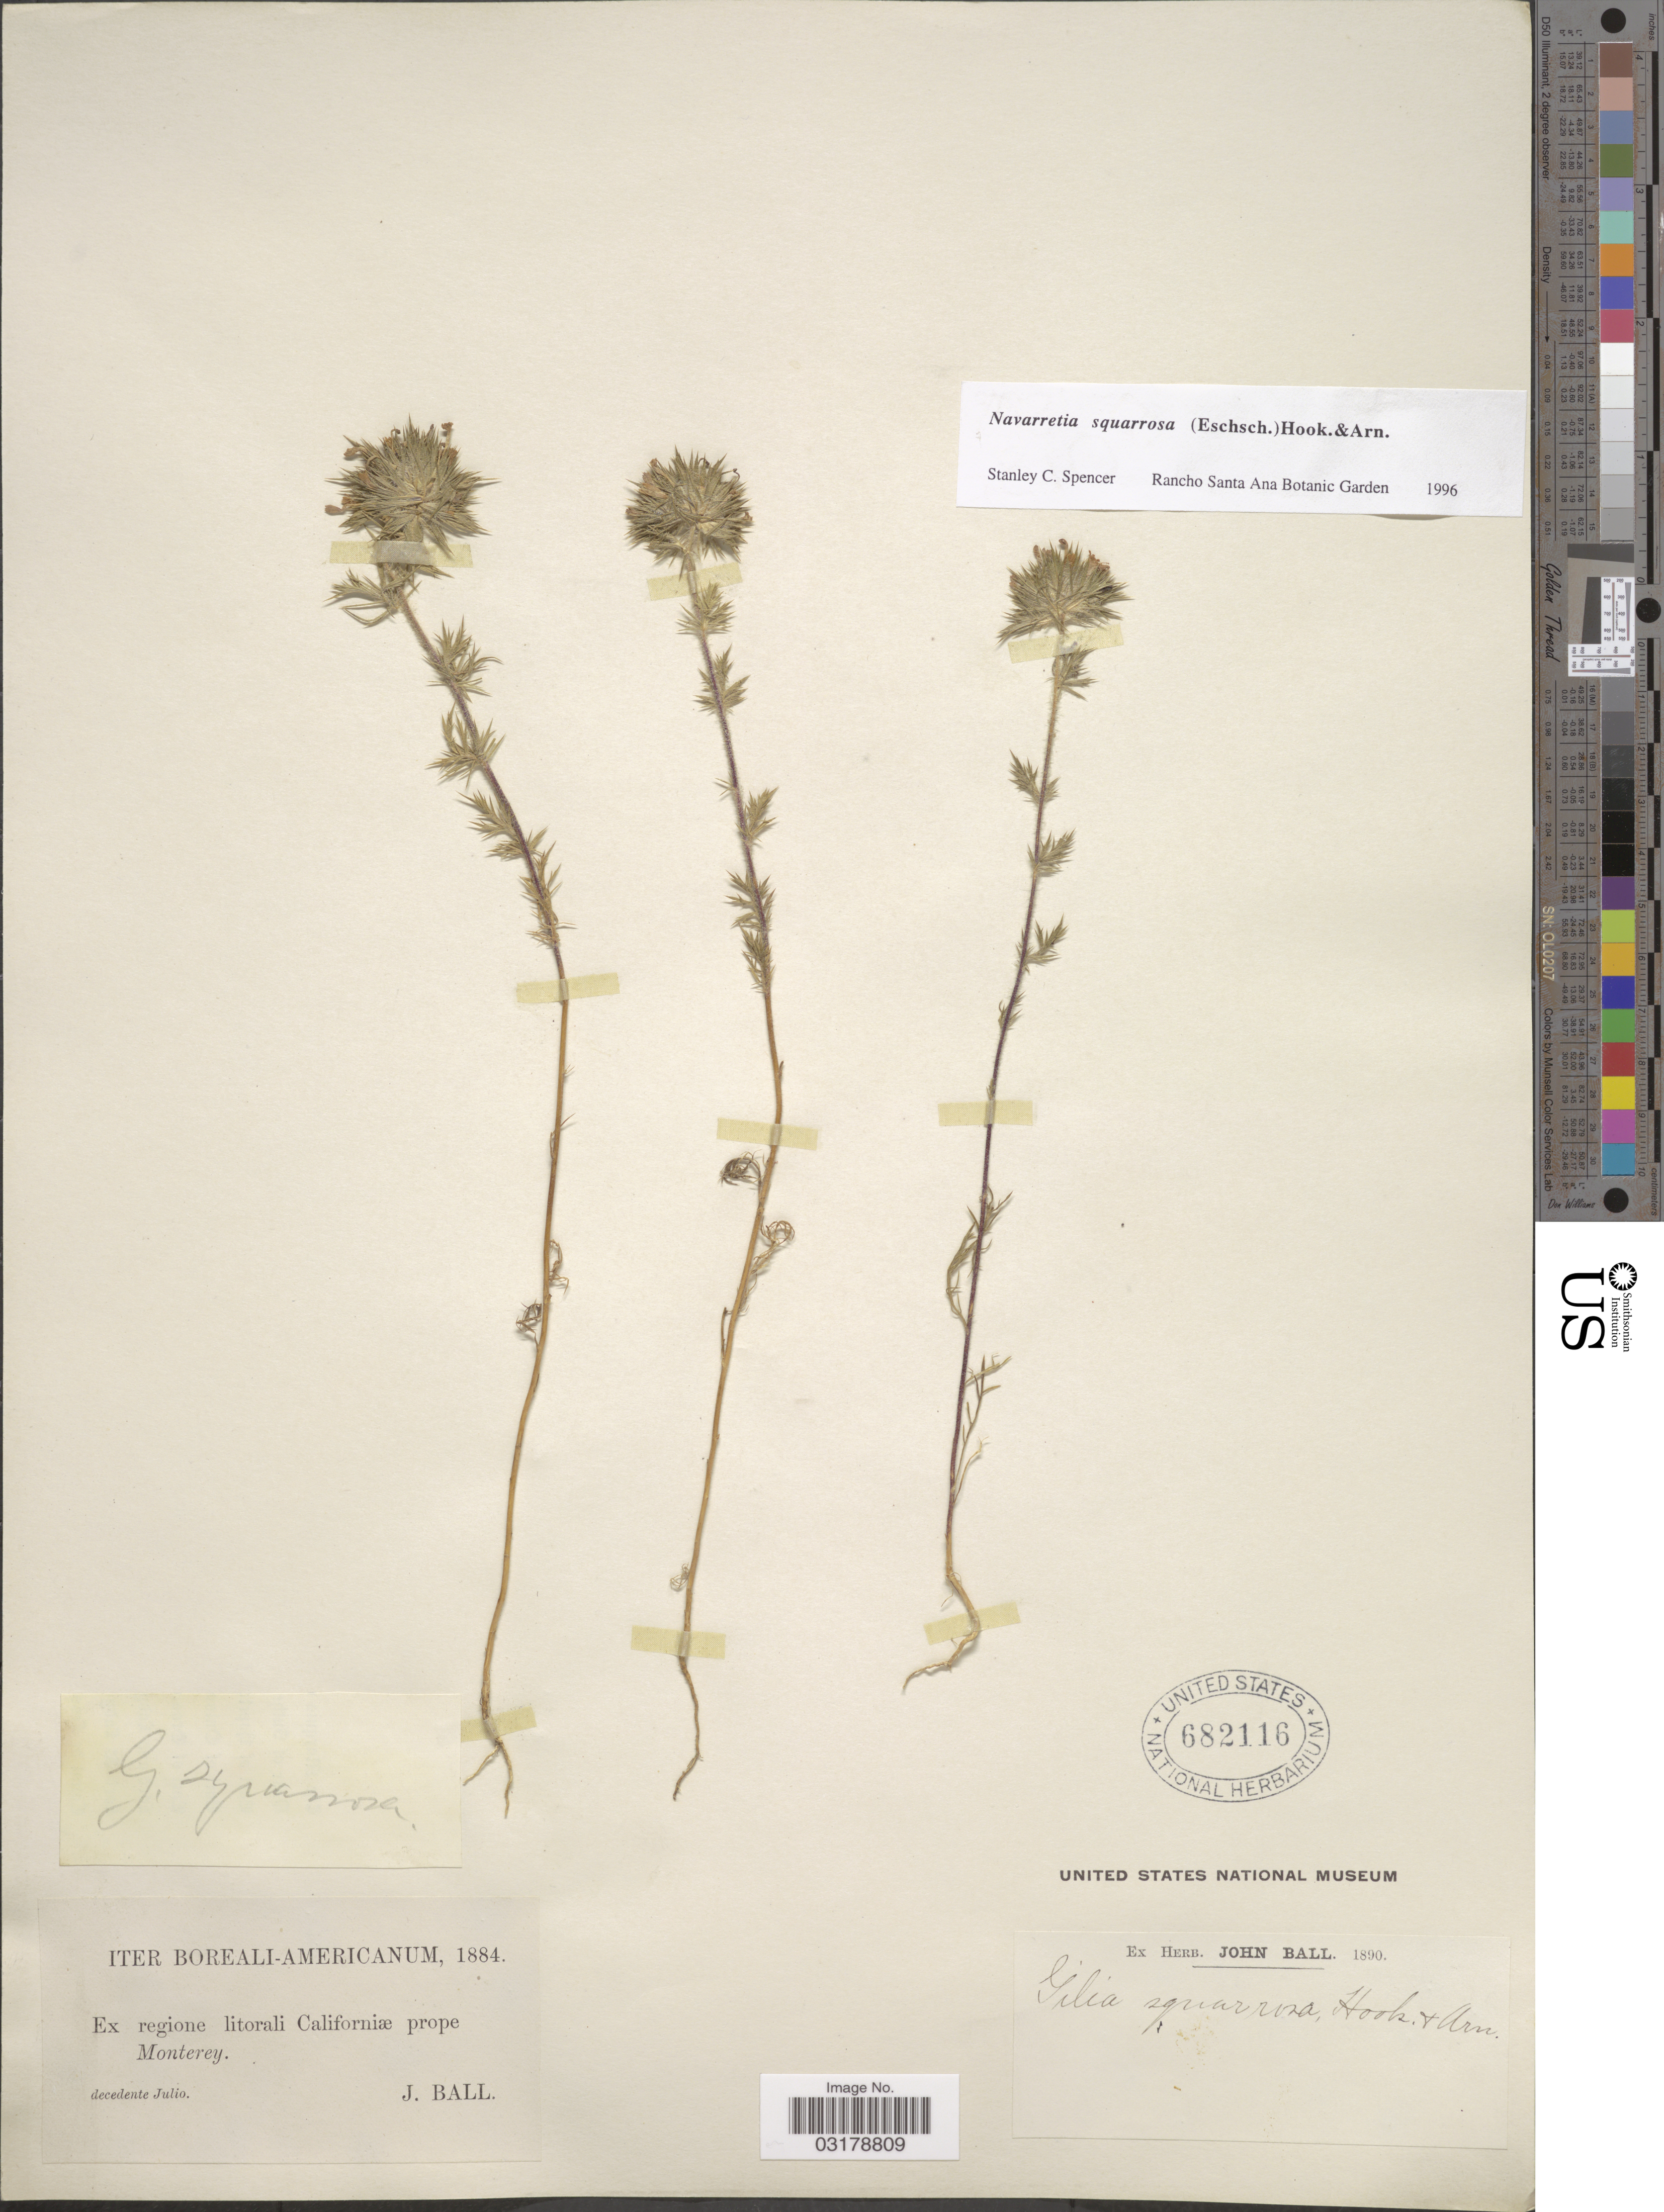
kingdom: Plantae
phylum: Tracheophyta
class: Magnoliopsida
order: Ericales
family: Polemoniaceae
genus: Navarretia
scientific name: Navarretia squarrosa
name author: (Eschsch.) Hook. & Arn.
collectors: J. Ball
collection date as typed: decedente Julio 1884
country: United States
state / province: California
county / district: Monterey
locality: Ex regione litorali Californiæ prope Monterey.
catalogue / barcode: US 682116